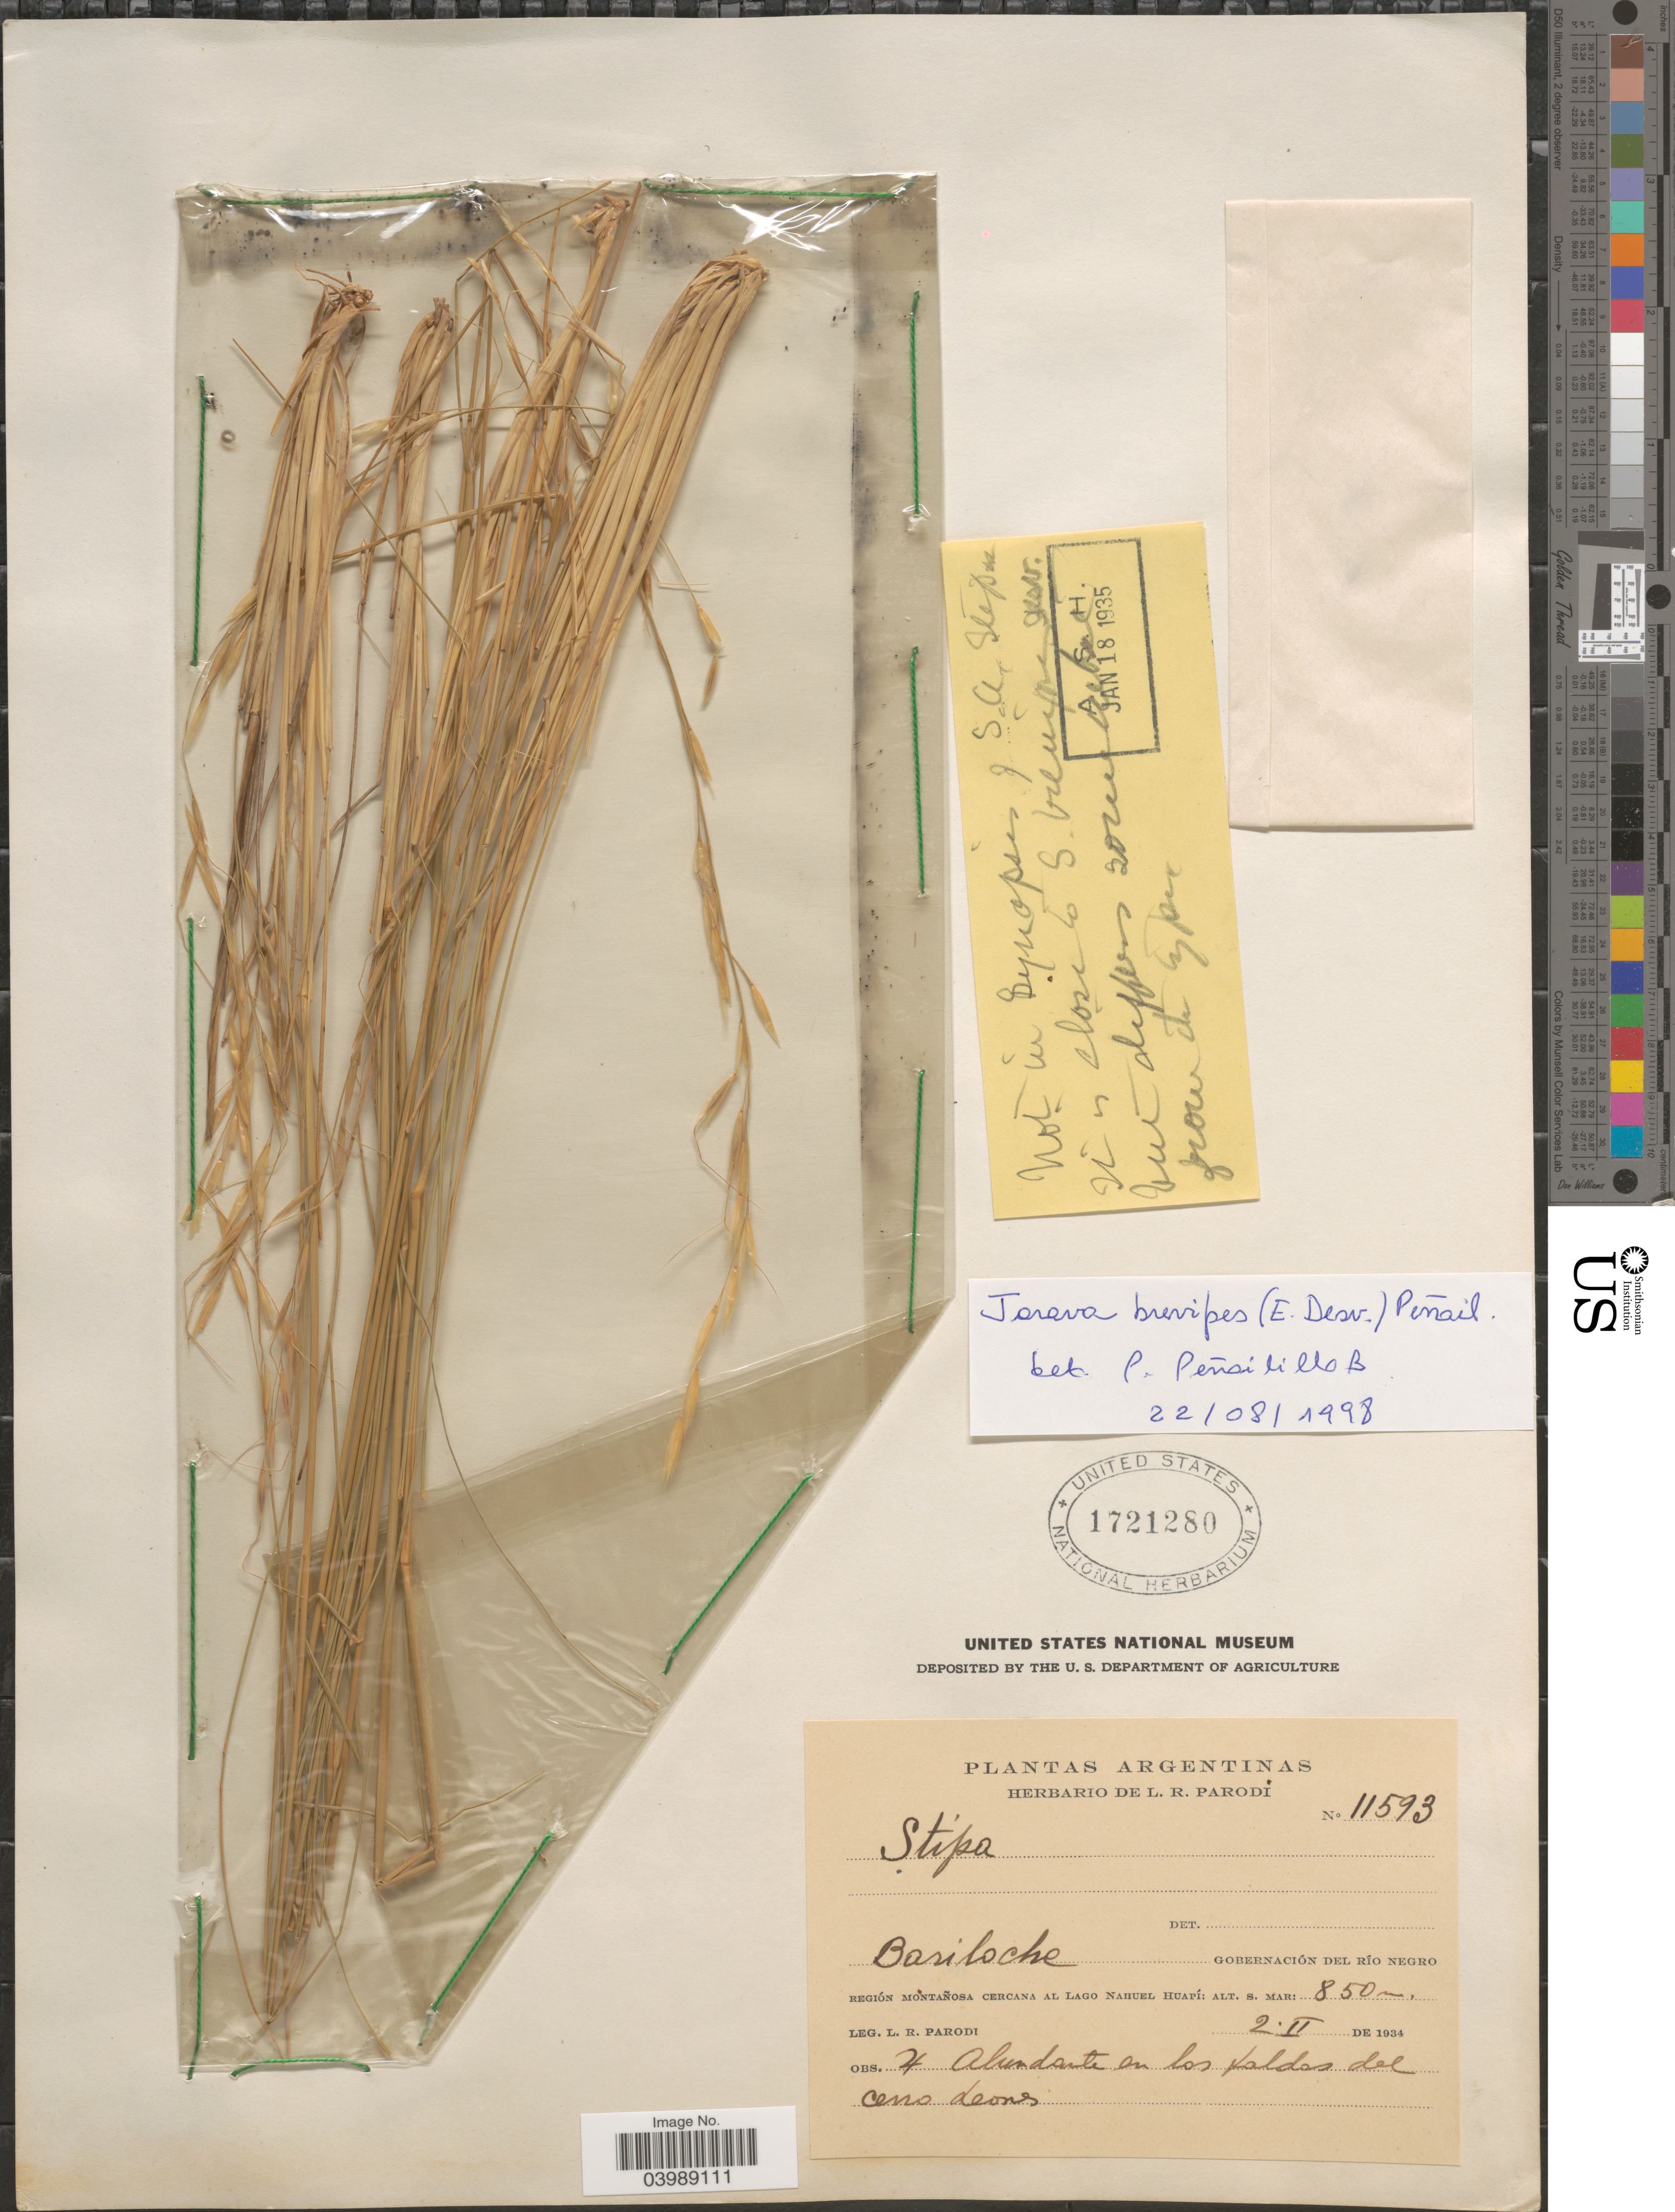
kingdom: Plantae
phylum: Tracheophyta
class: Liliopsida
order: Poales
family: Poaceae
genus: Amelichloa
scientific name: Amelichloa brevipes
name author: (É. Desv.) Arriaga & Barkworth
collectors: L. R. Parodi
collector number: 11593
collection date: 1934-02-02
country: Argentina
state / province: Rio Negro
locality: Bariloche. Gobernación del Río Negro. Región montañosa cercana al Lago Nahuel Huapí.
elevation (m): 850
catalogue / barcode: US 1721280